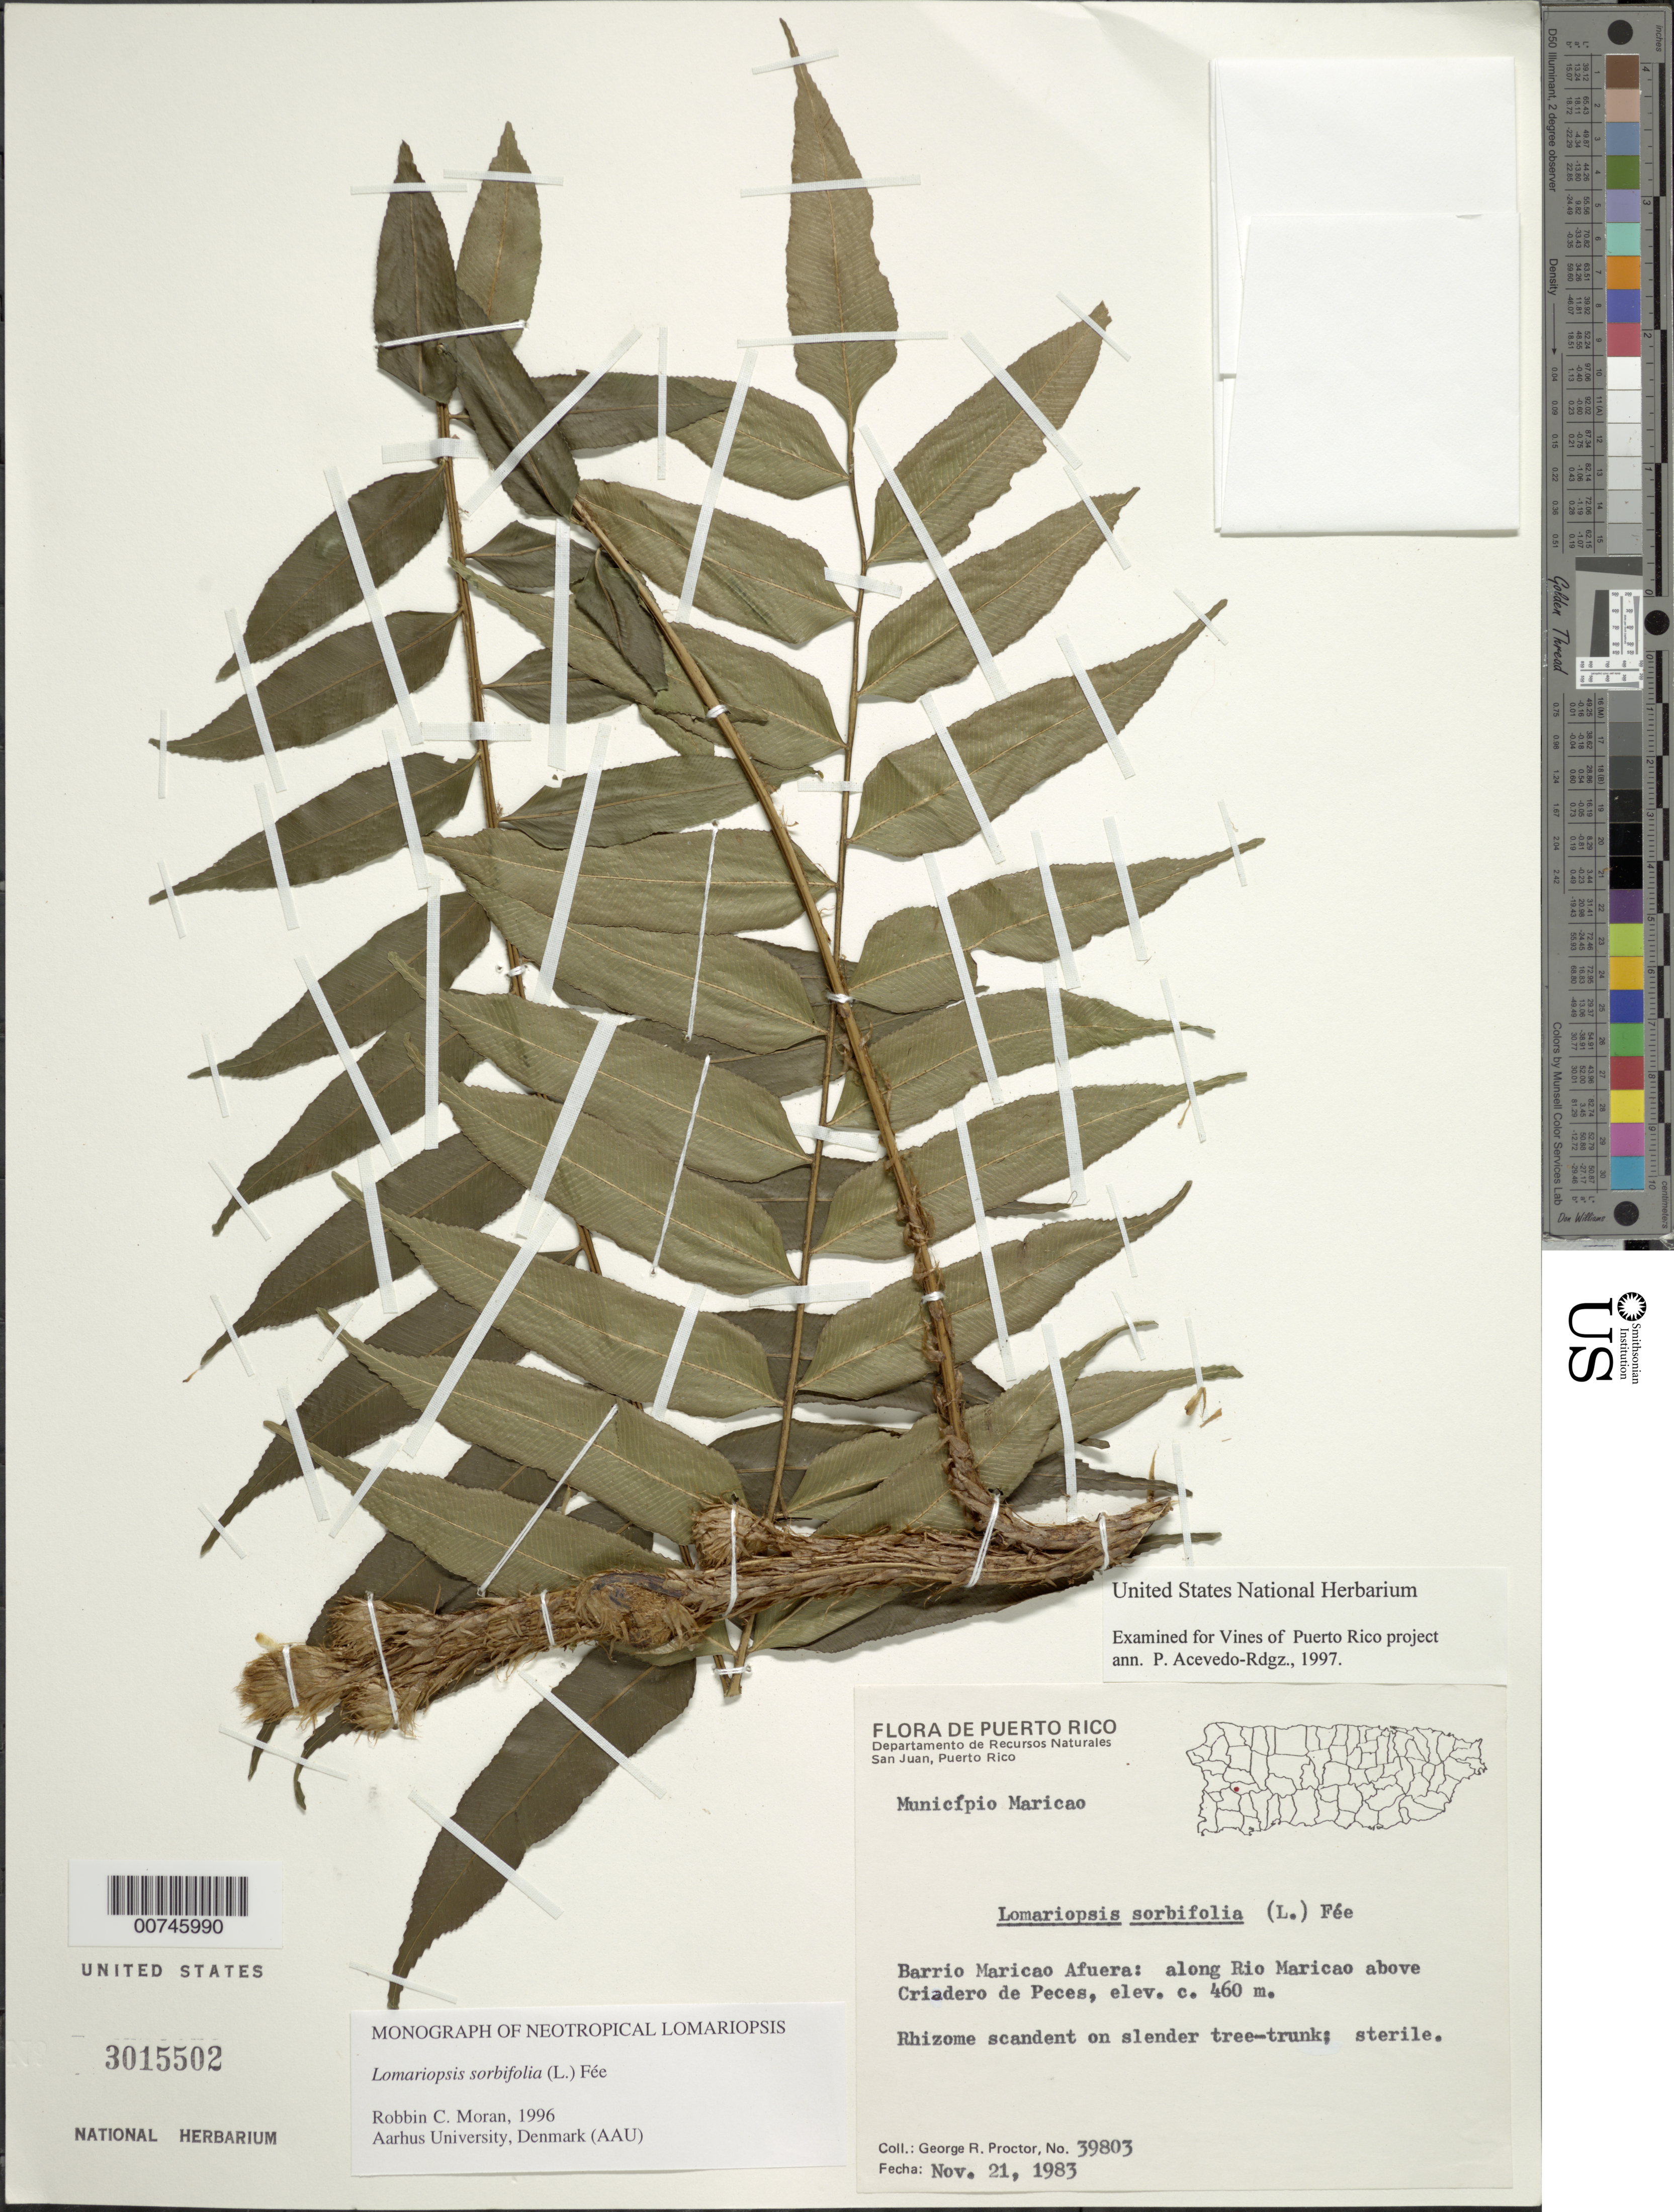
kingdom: Plantae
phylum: Tracheophyta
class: Polypodiopsida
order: Polypodiales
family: Lomariopsidaceae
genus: Lomariopsis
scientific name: Lomariopsis sorbifolia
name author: (L.) Fée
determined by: Moran, R. C.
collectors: G. R. Proctor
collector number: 39803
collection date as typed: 21 Nov 1983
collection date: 1983-11-21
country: Puerto Rico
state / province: Maricao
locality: Barrio Maricao Afuera: along Río Maricao above Criadero de Peces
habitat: Rhizome scandent on slender tree-trunk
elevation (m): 460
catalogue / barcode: US 3015502